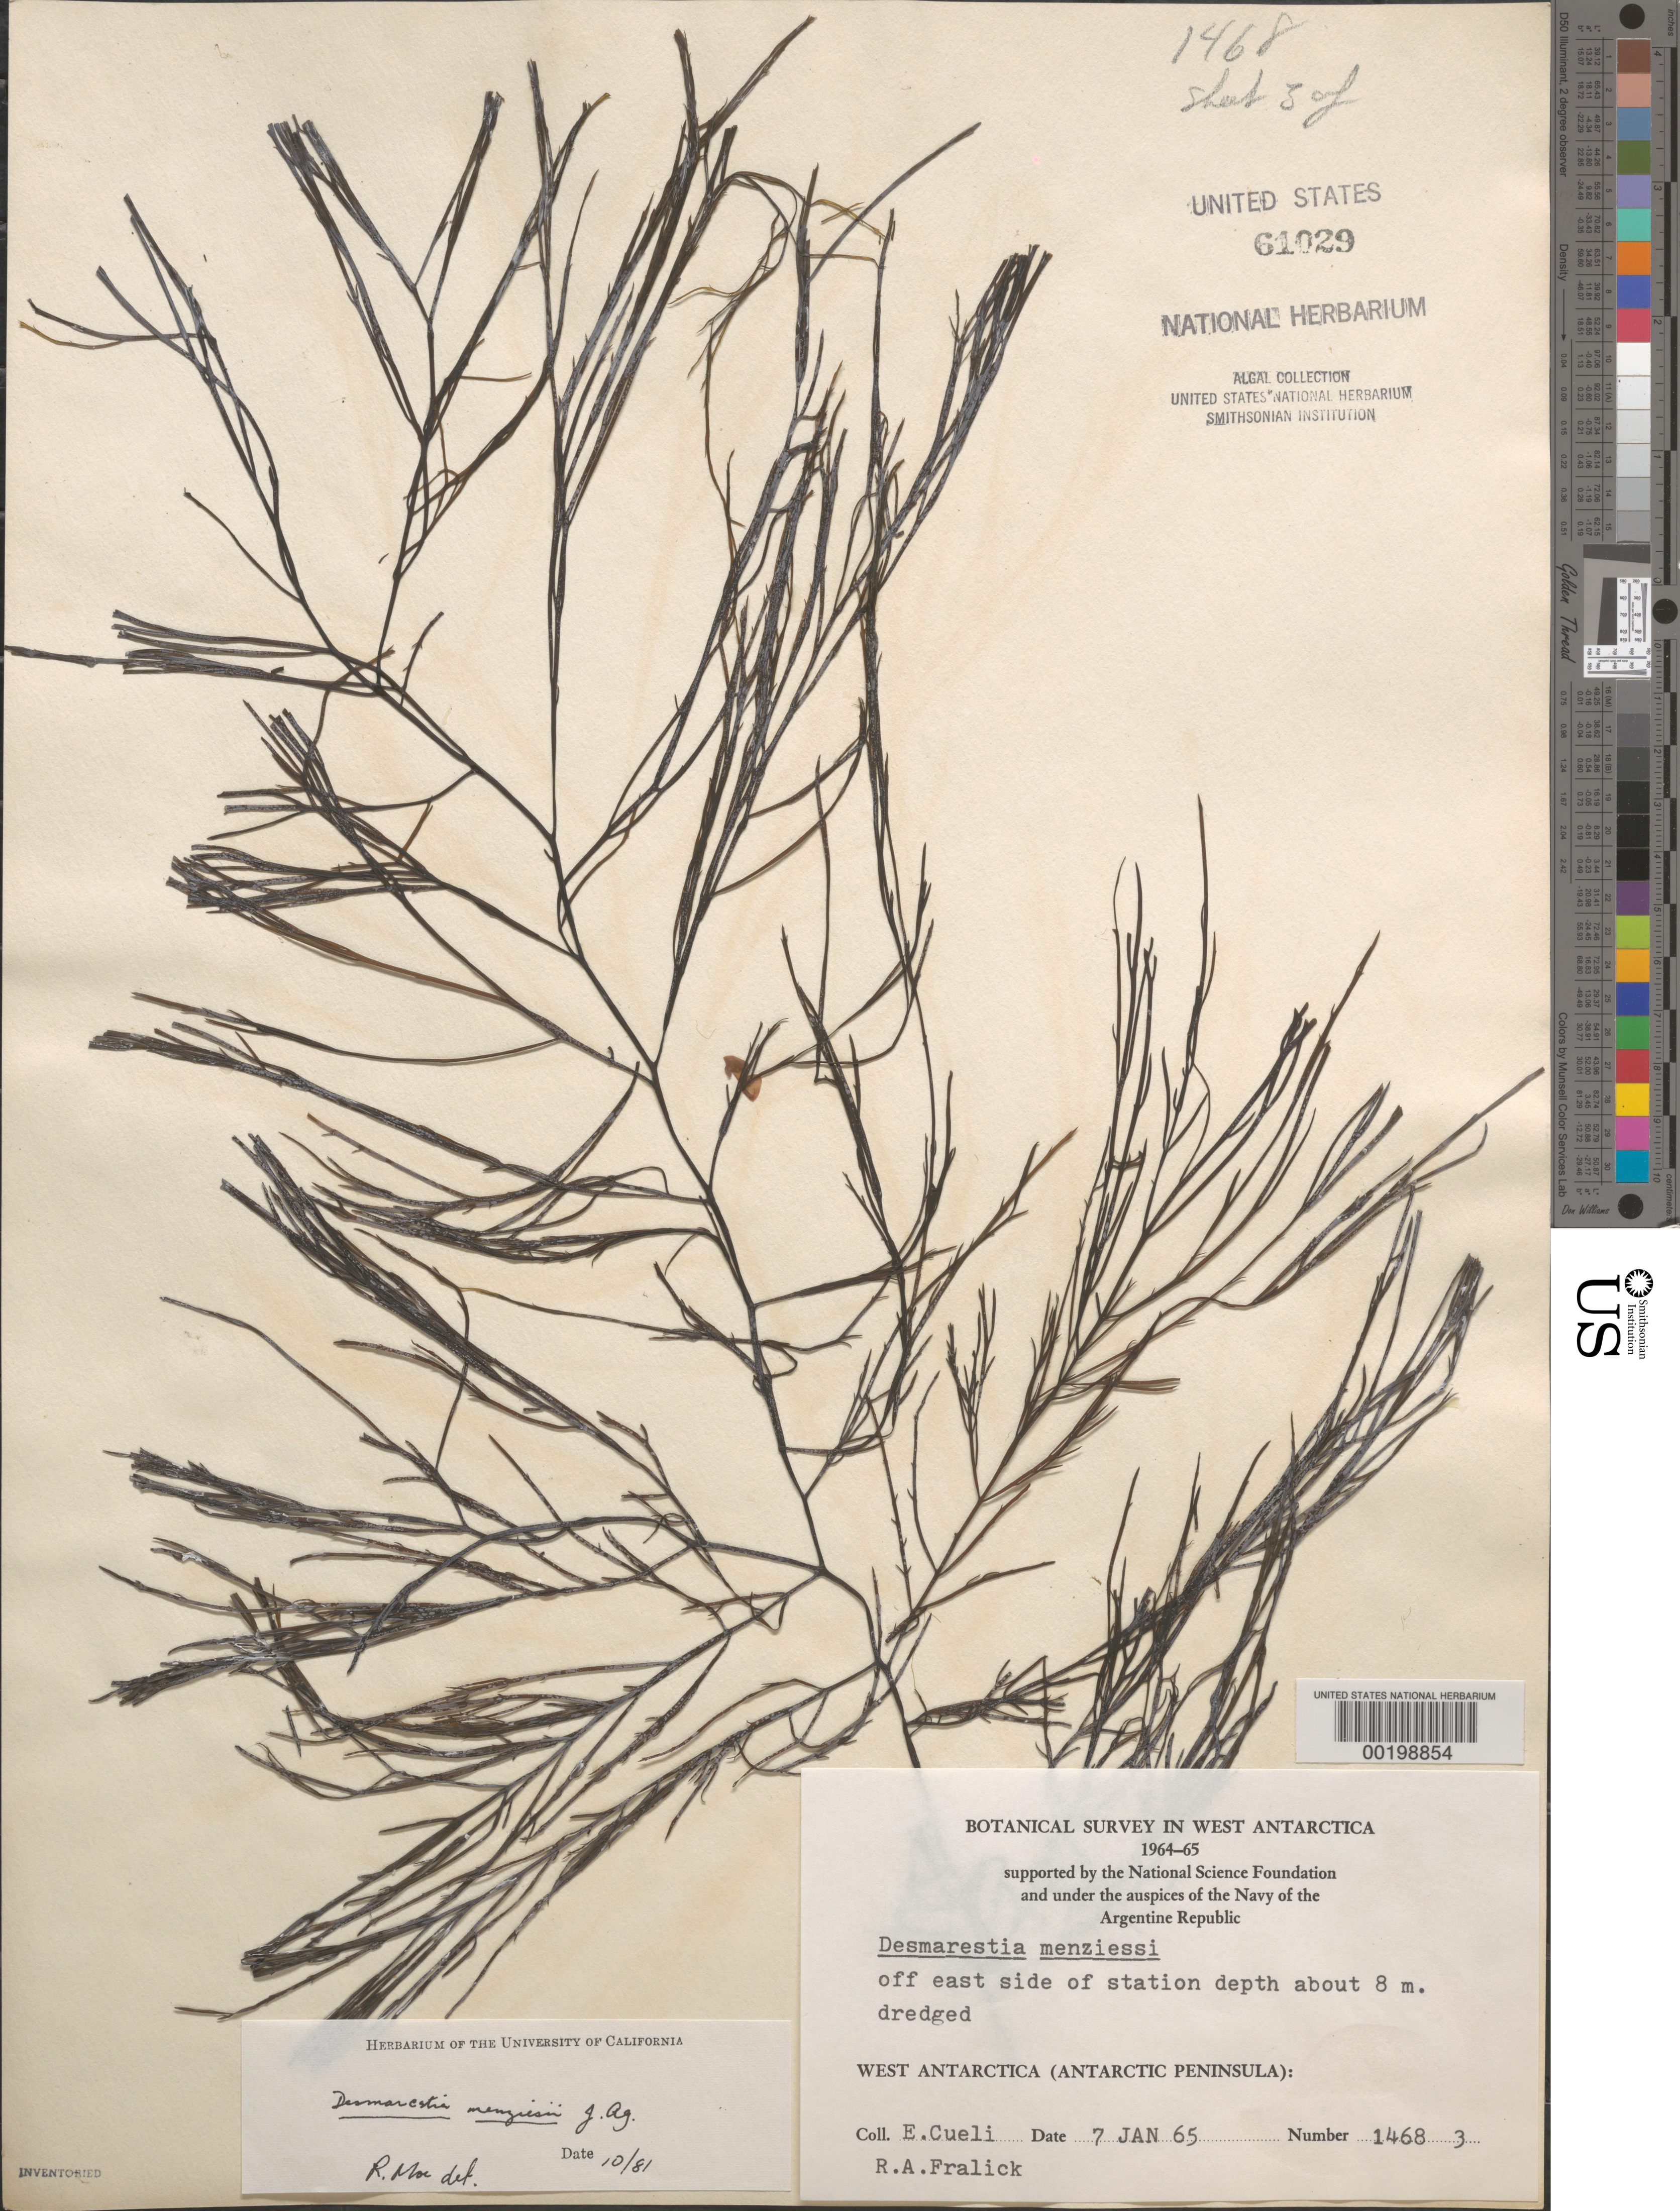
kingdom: Chromista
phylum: Ochrophyta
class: Phaeophyceae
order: Desmarestiales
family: Desmarestiaceae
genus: Desmarestia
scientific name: Desmarestia menziesii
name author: J. Agardh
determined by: Moe, R. L.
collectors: E. Cueli & R. Fralick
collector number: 1468-3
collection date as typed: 07 Jan 1965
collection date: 1965-01-07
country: Antarctica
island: Gamma Island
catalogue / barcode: US 61029